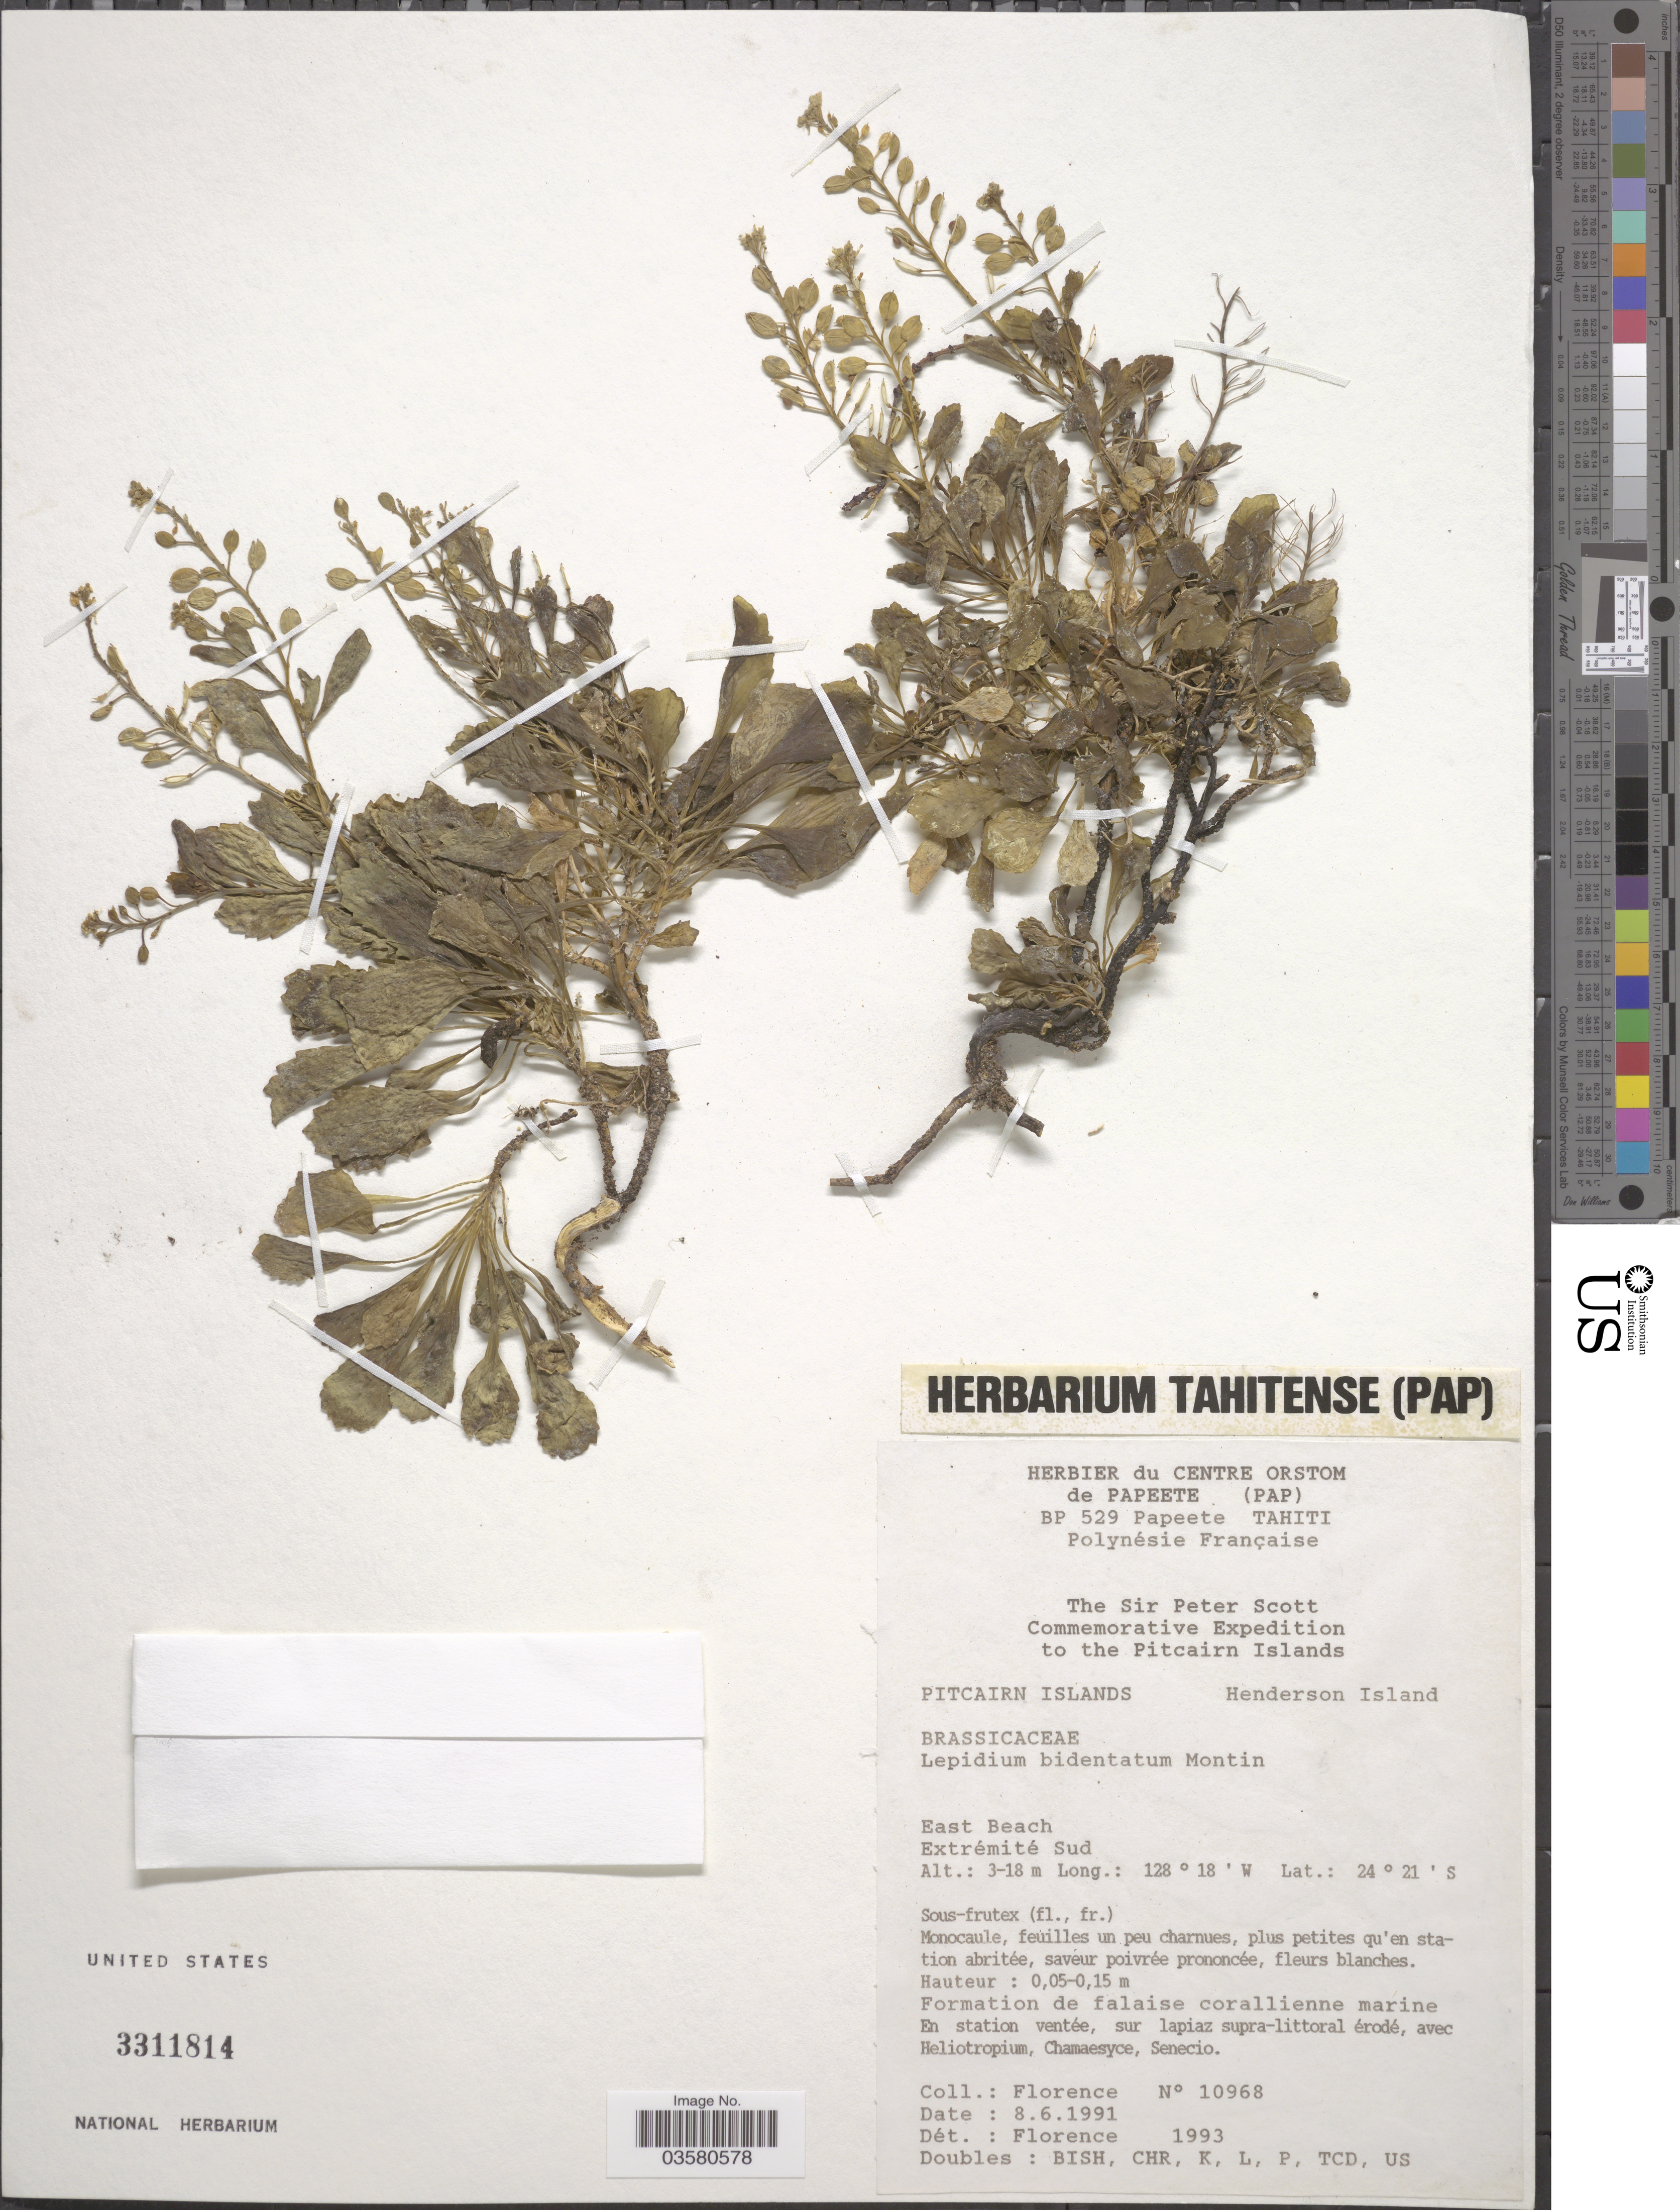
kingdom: Plantae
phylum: Tracheophyta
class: Magnoliopsida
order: Brassicales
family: Brassicaceae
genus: Lepidium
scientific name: Lepidium bidentatum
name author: Montin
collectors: -. Florence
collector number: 10968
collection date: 1991-06-08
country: Pitcairn Islands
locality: Henderson Island. East Beach. Extrémité Sud.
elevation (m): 3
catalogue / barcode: US 3311814